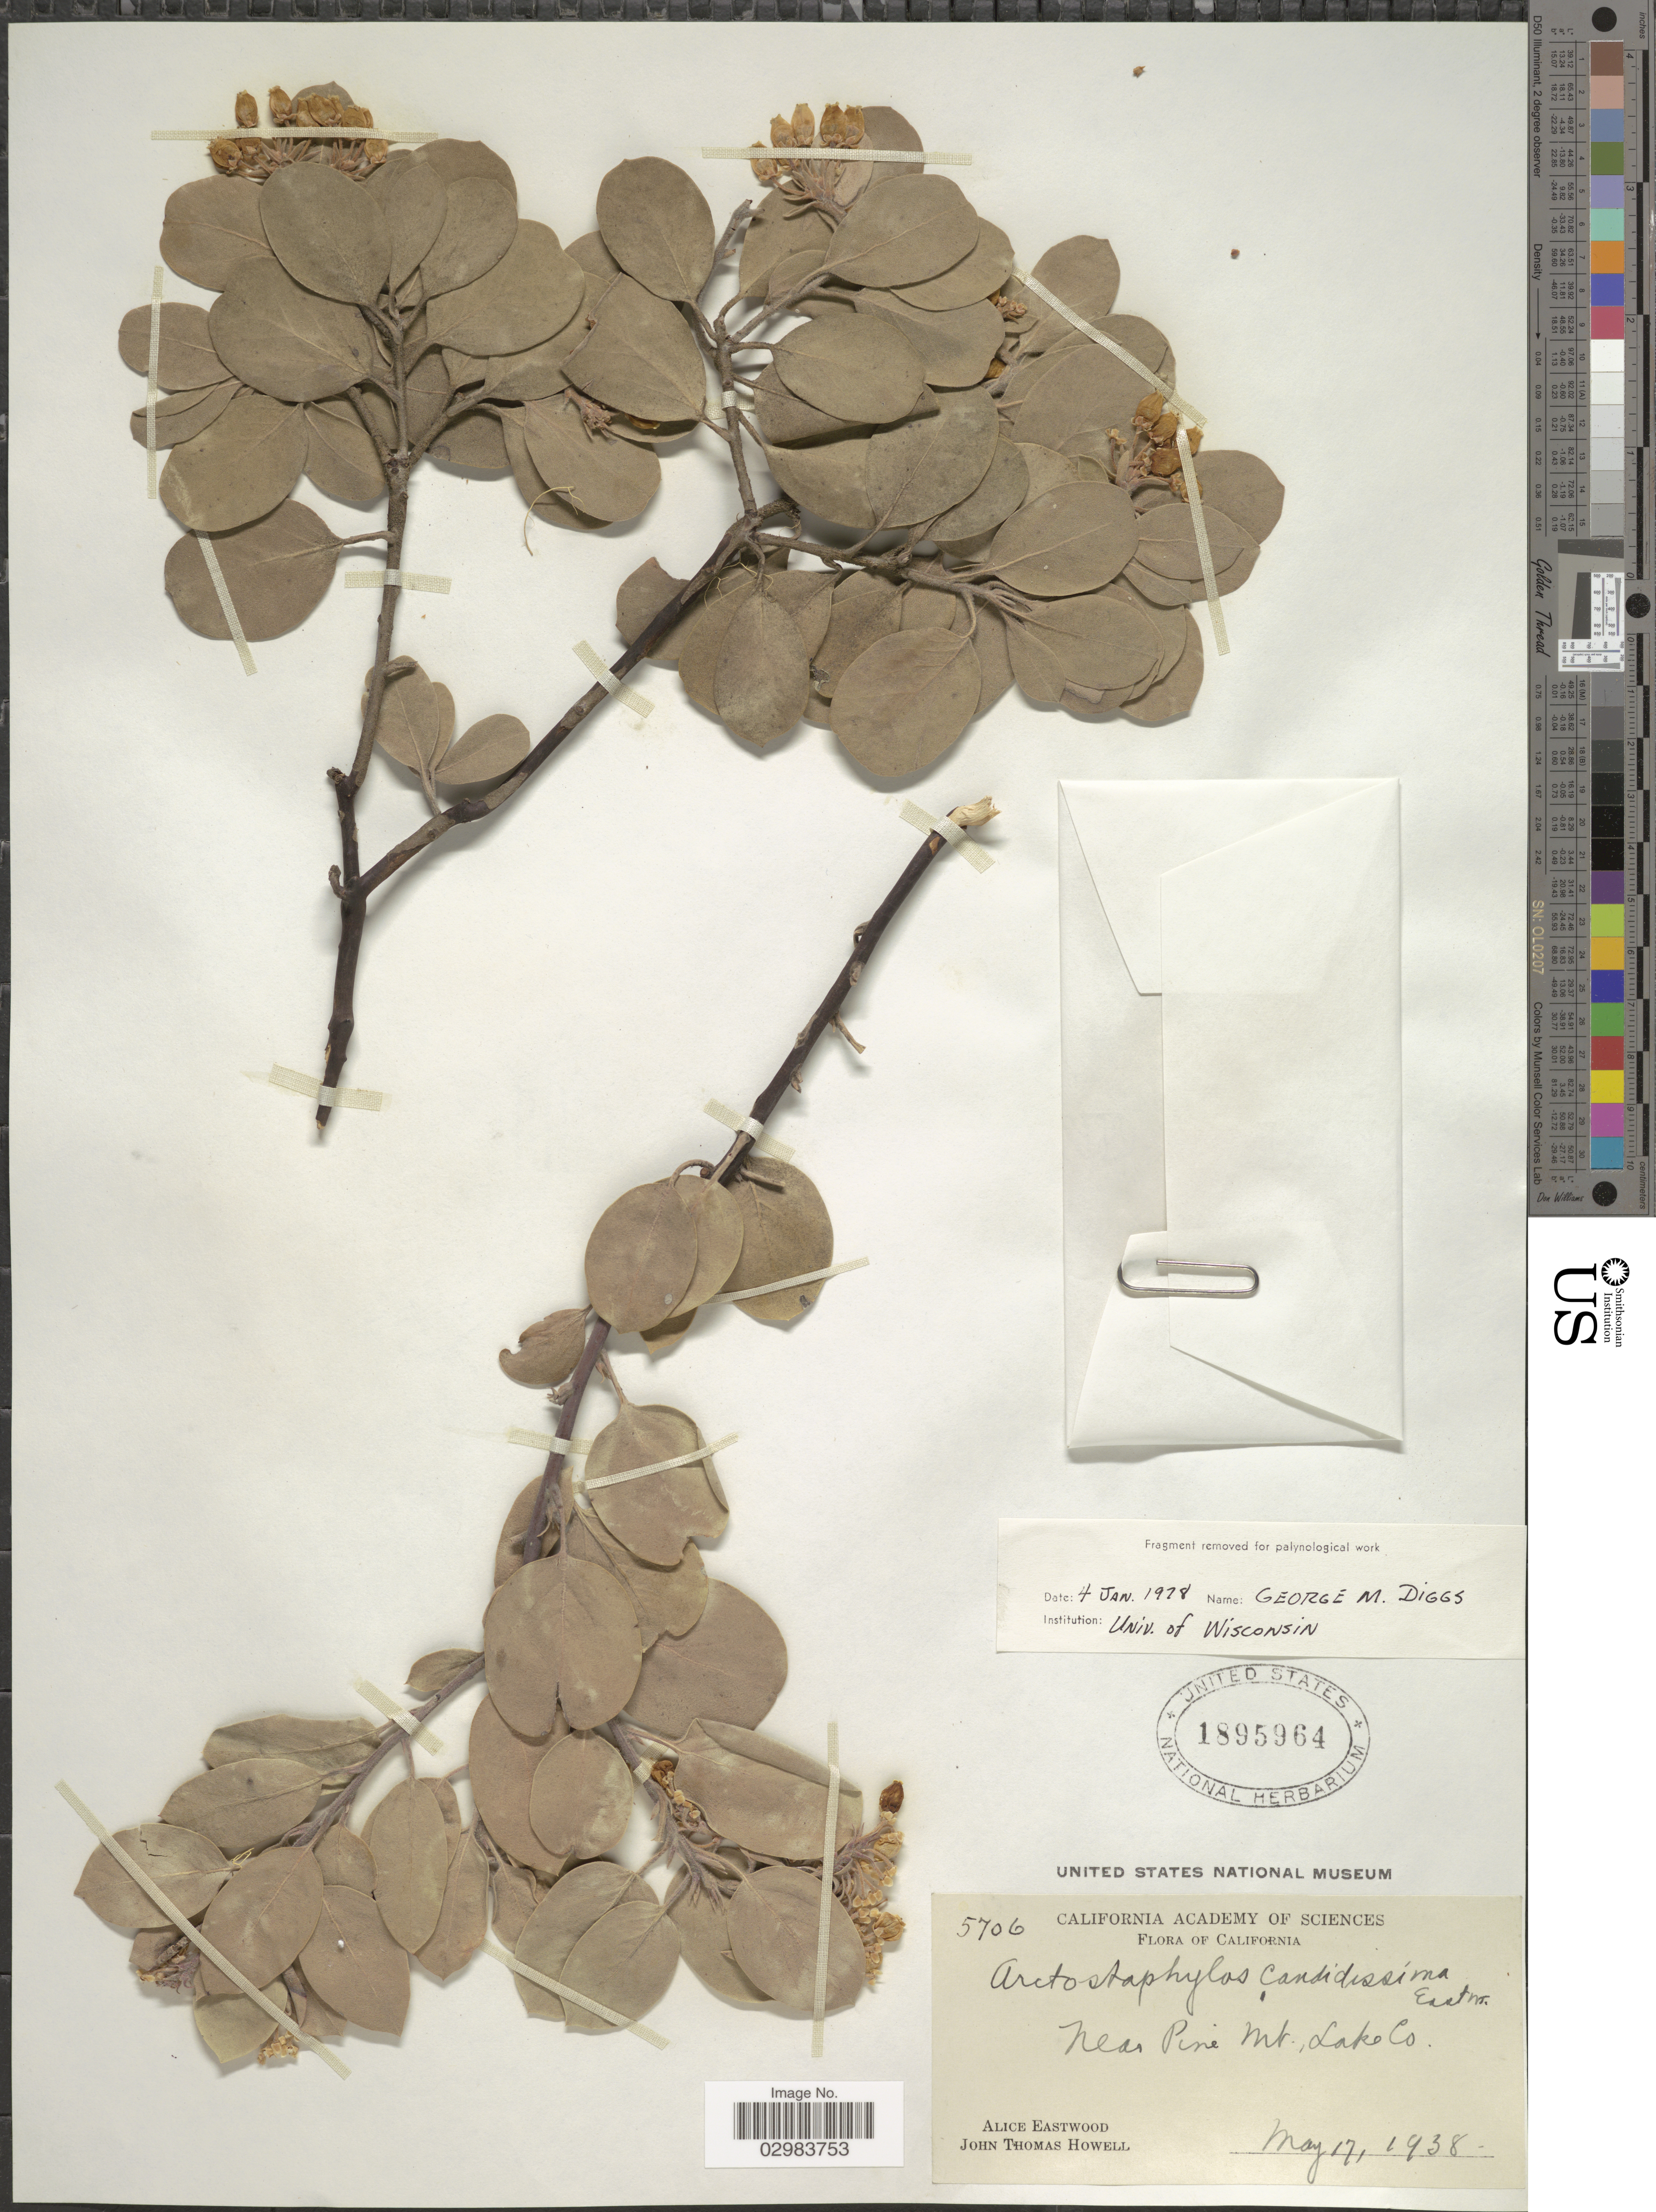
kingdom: Plantae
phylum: Tracheophyta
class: Magnoliopsida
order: Ericales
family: Ericaceae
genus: Arctostaphylos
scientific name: Arctostaphylos candidissima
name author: Eastw.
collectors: A. Eastwood & J. T. Howell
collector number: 5706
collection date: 1938-05-17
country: United States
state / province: California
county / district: Lake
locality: Near Pine Mt., Lake Co.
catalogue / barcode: US 1895964